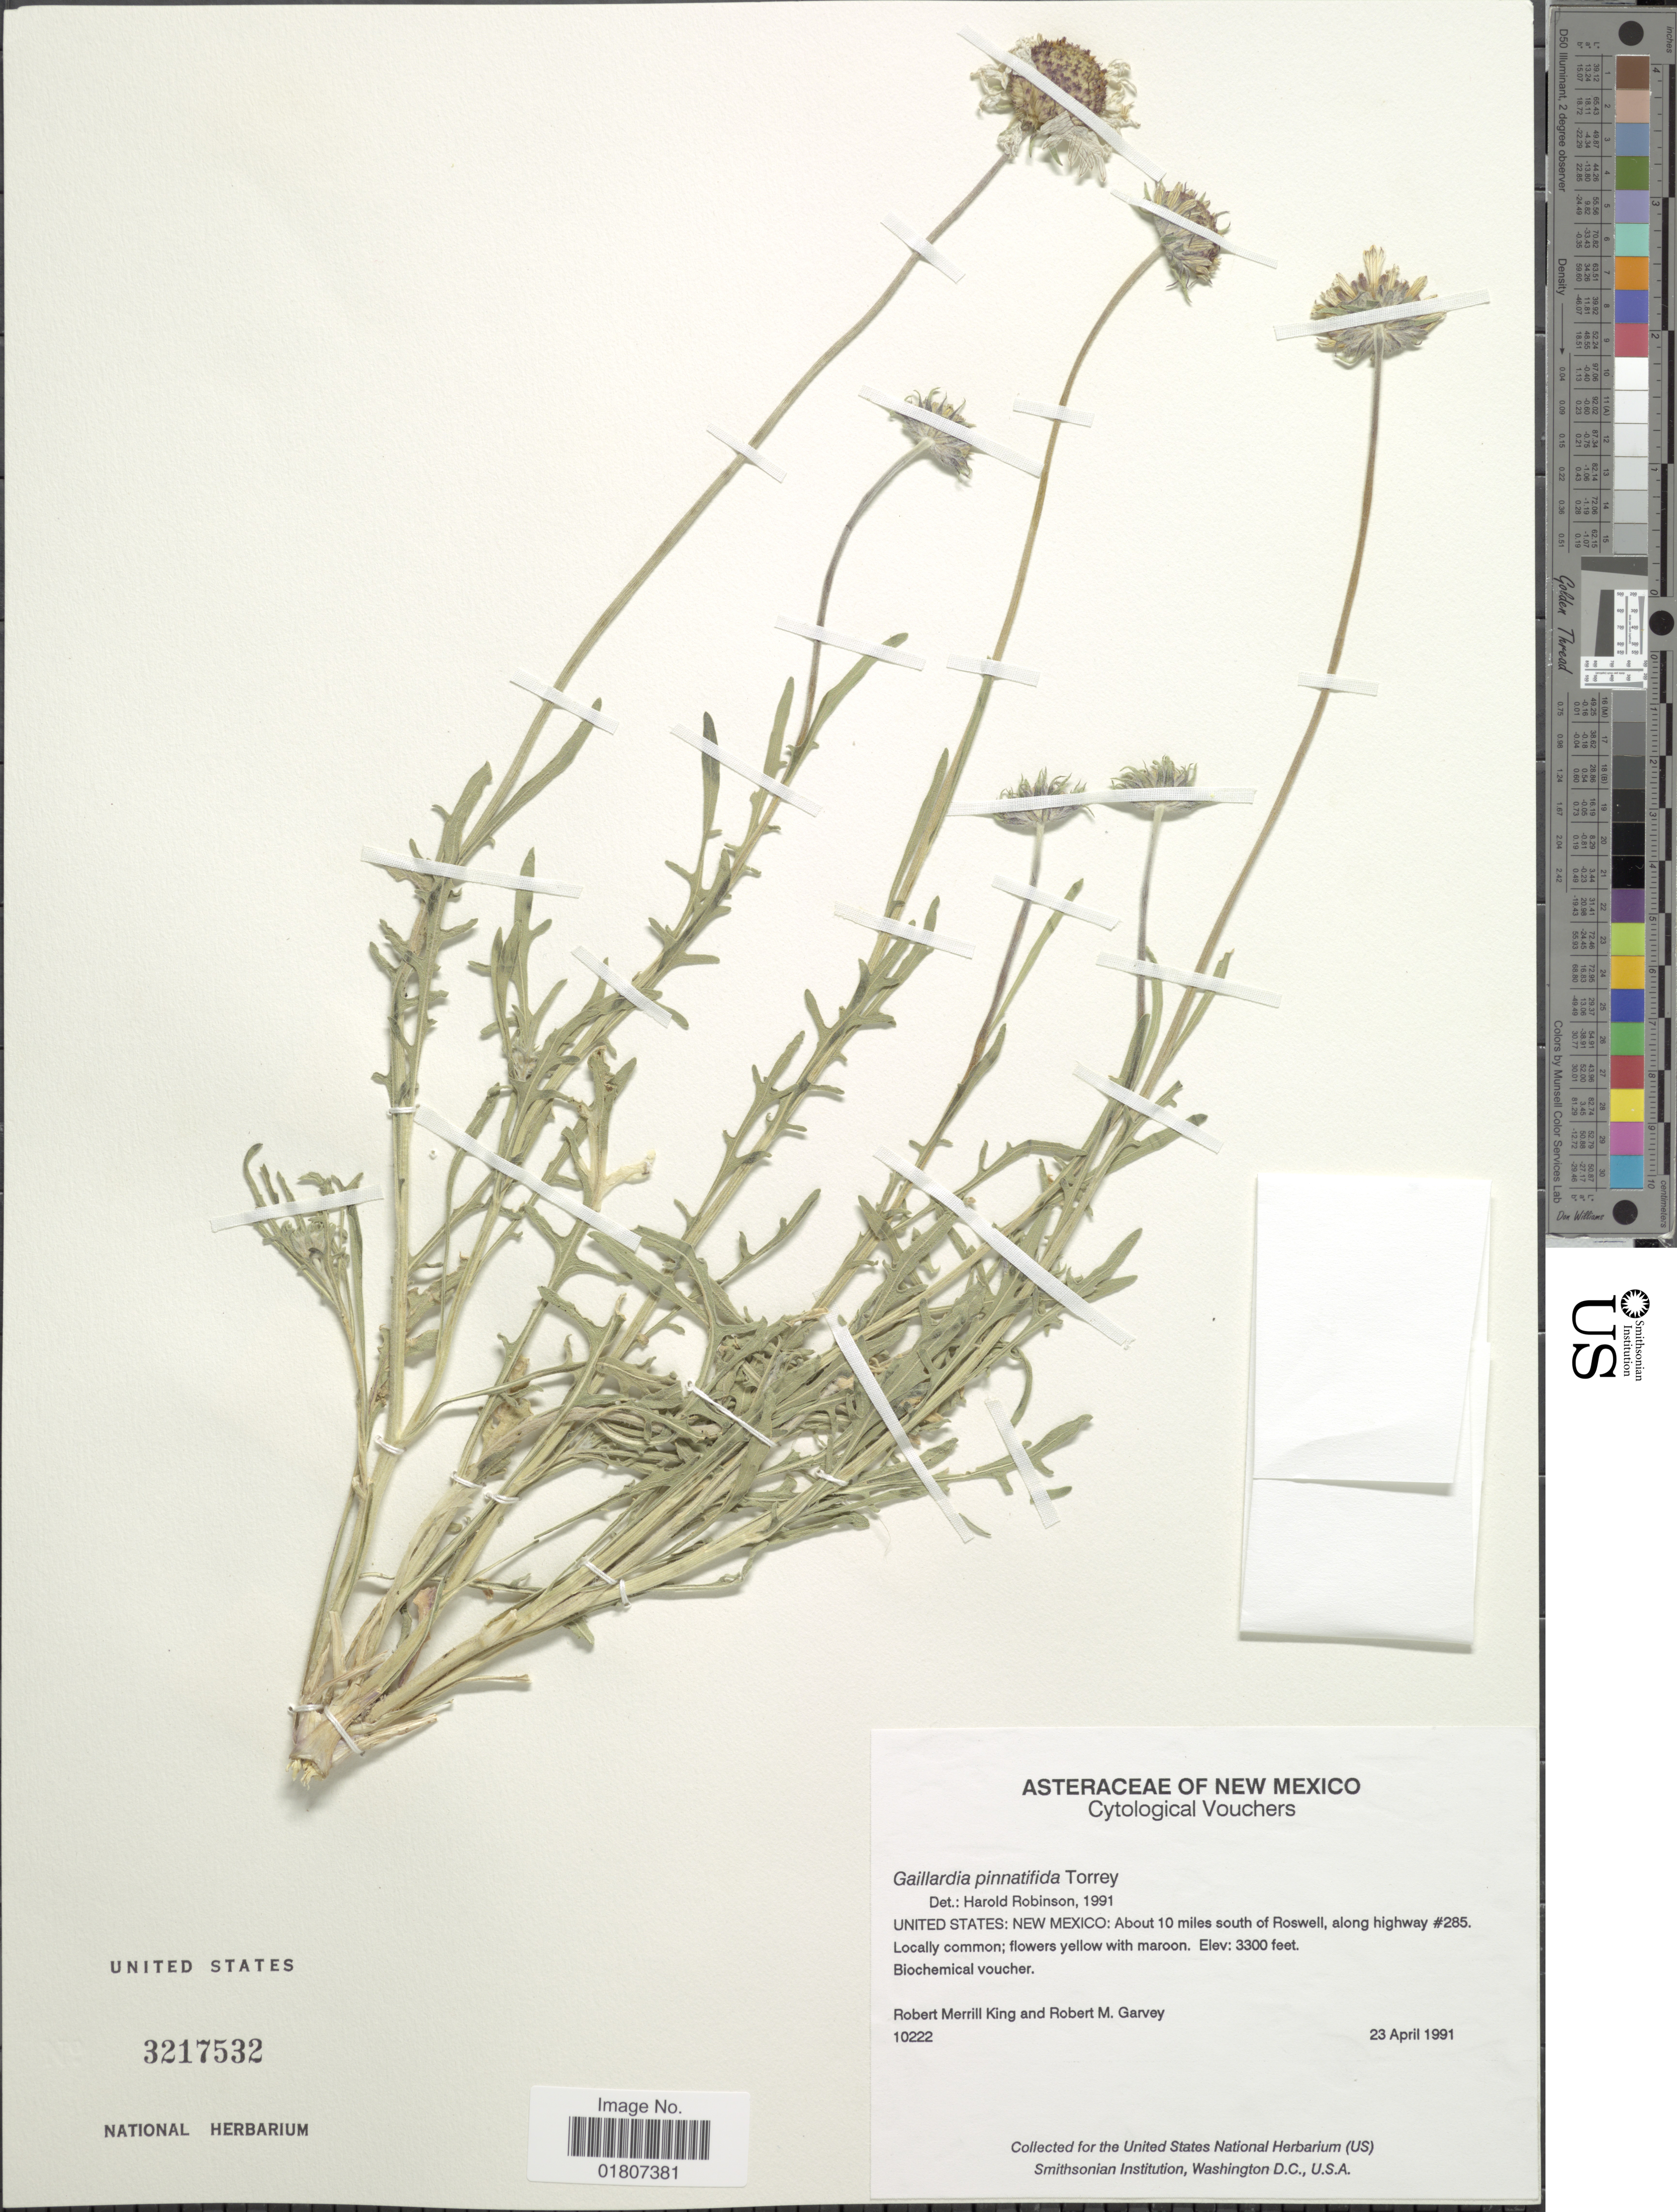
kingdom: Plantae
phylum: Tracheophyta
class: Magnoliopsida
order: Asterales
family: Asteraceae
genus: Gaillardia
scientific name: Gaillardia pinnatifida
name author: Torr.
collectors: R. M. King & R. Garvey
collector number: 10222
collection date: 1991-04-23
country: United States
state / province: New Mexico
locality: About 10 miles south of Roswell, along highway #285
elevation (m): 1006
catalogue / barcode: US 3217532